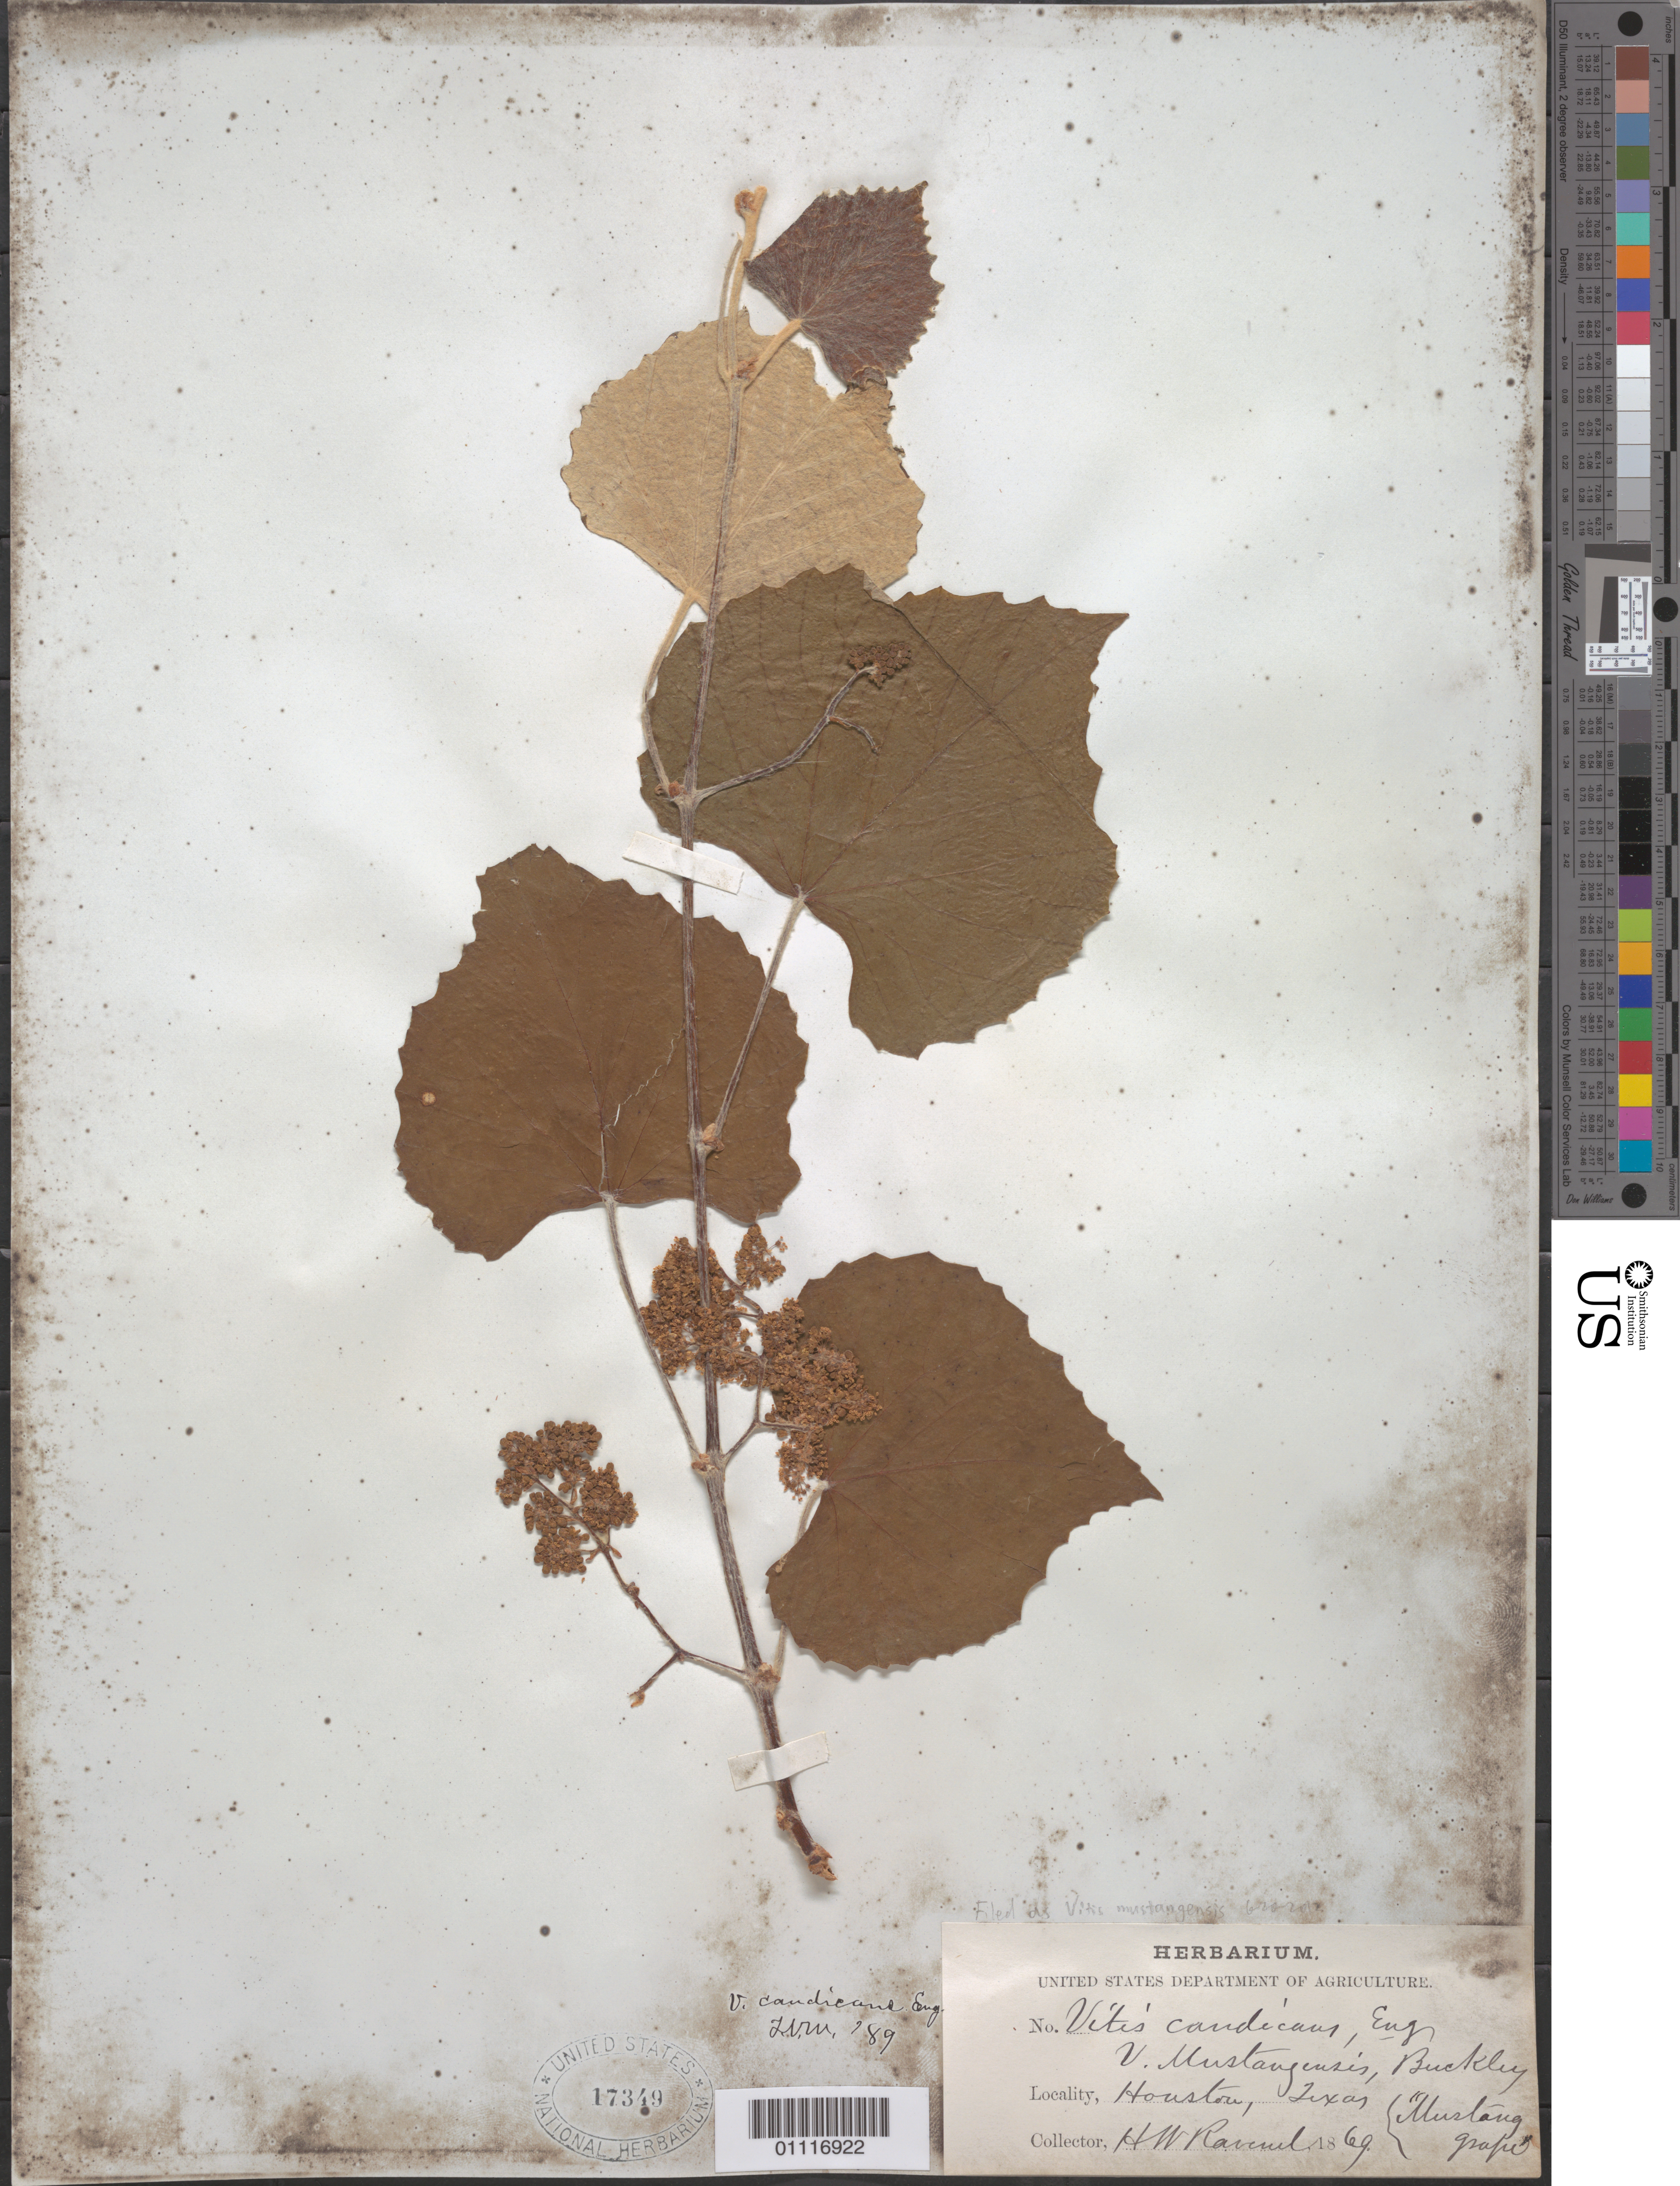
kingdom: Plantae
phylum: Tracheophyta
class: Magnoliopsida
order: Vitales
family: Vitaceae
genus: Vitis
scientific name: Vitis mustangensis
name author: Buckley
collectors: H. Ravenel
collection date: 1869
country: United States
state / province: Texas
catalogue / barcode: US 17349